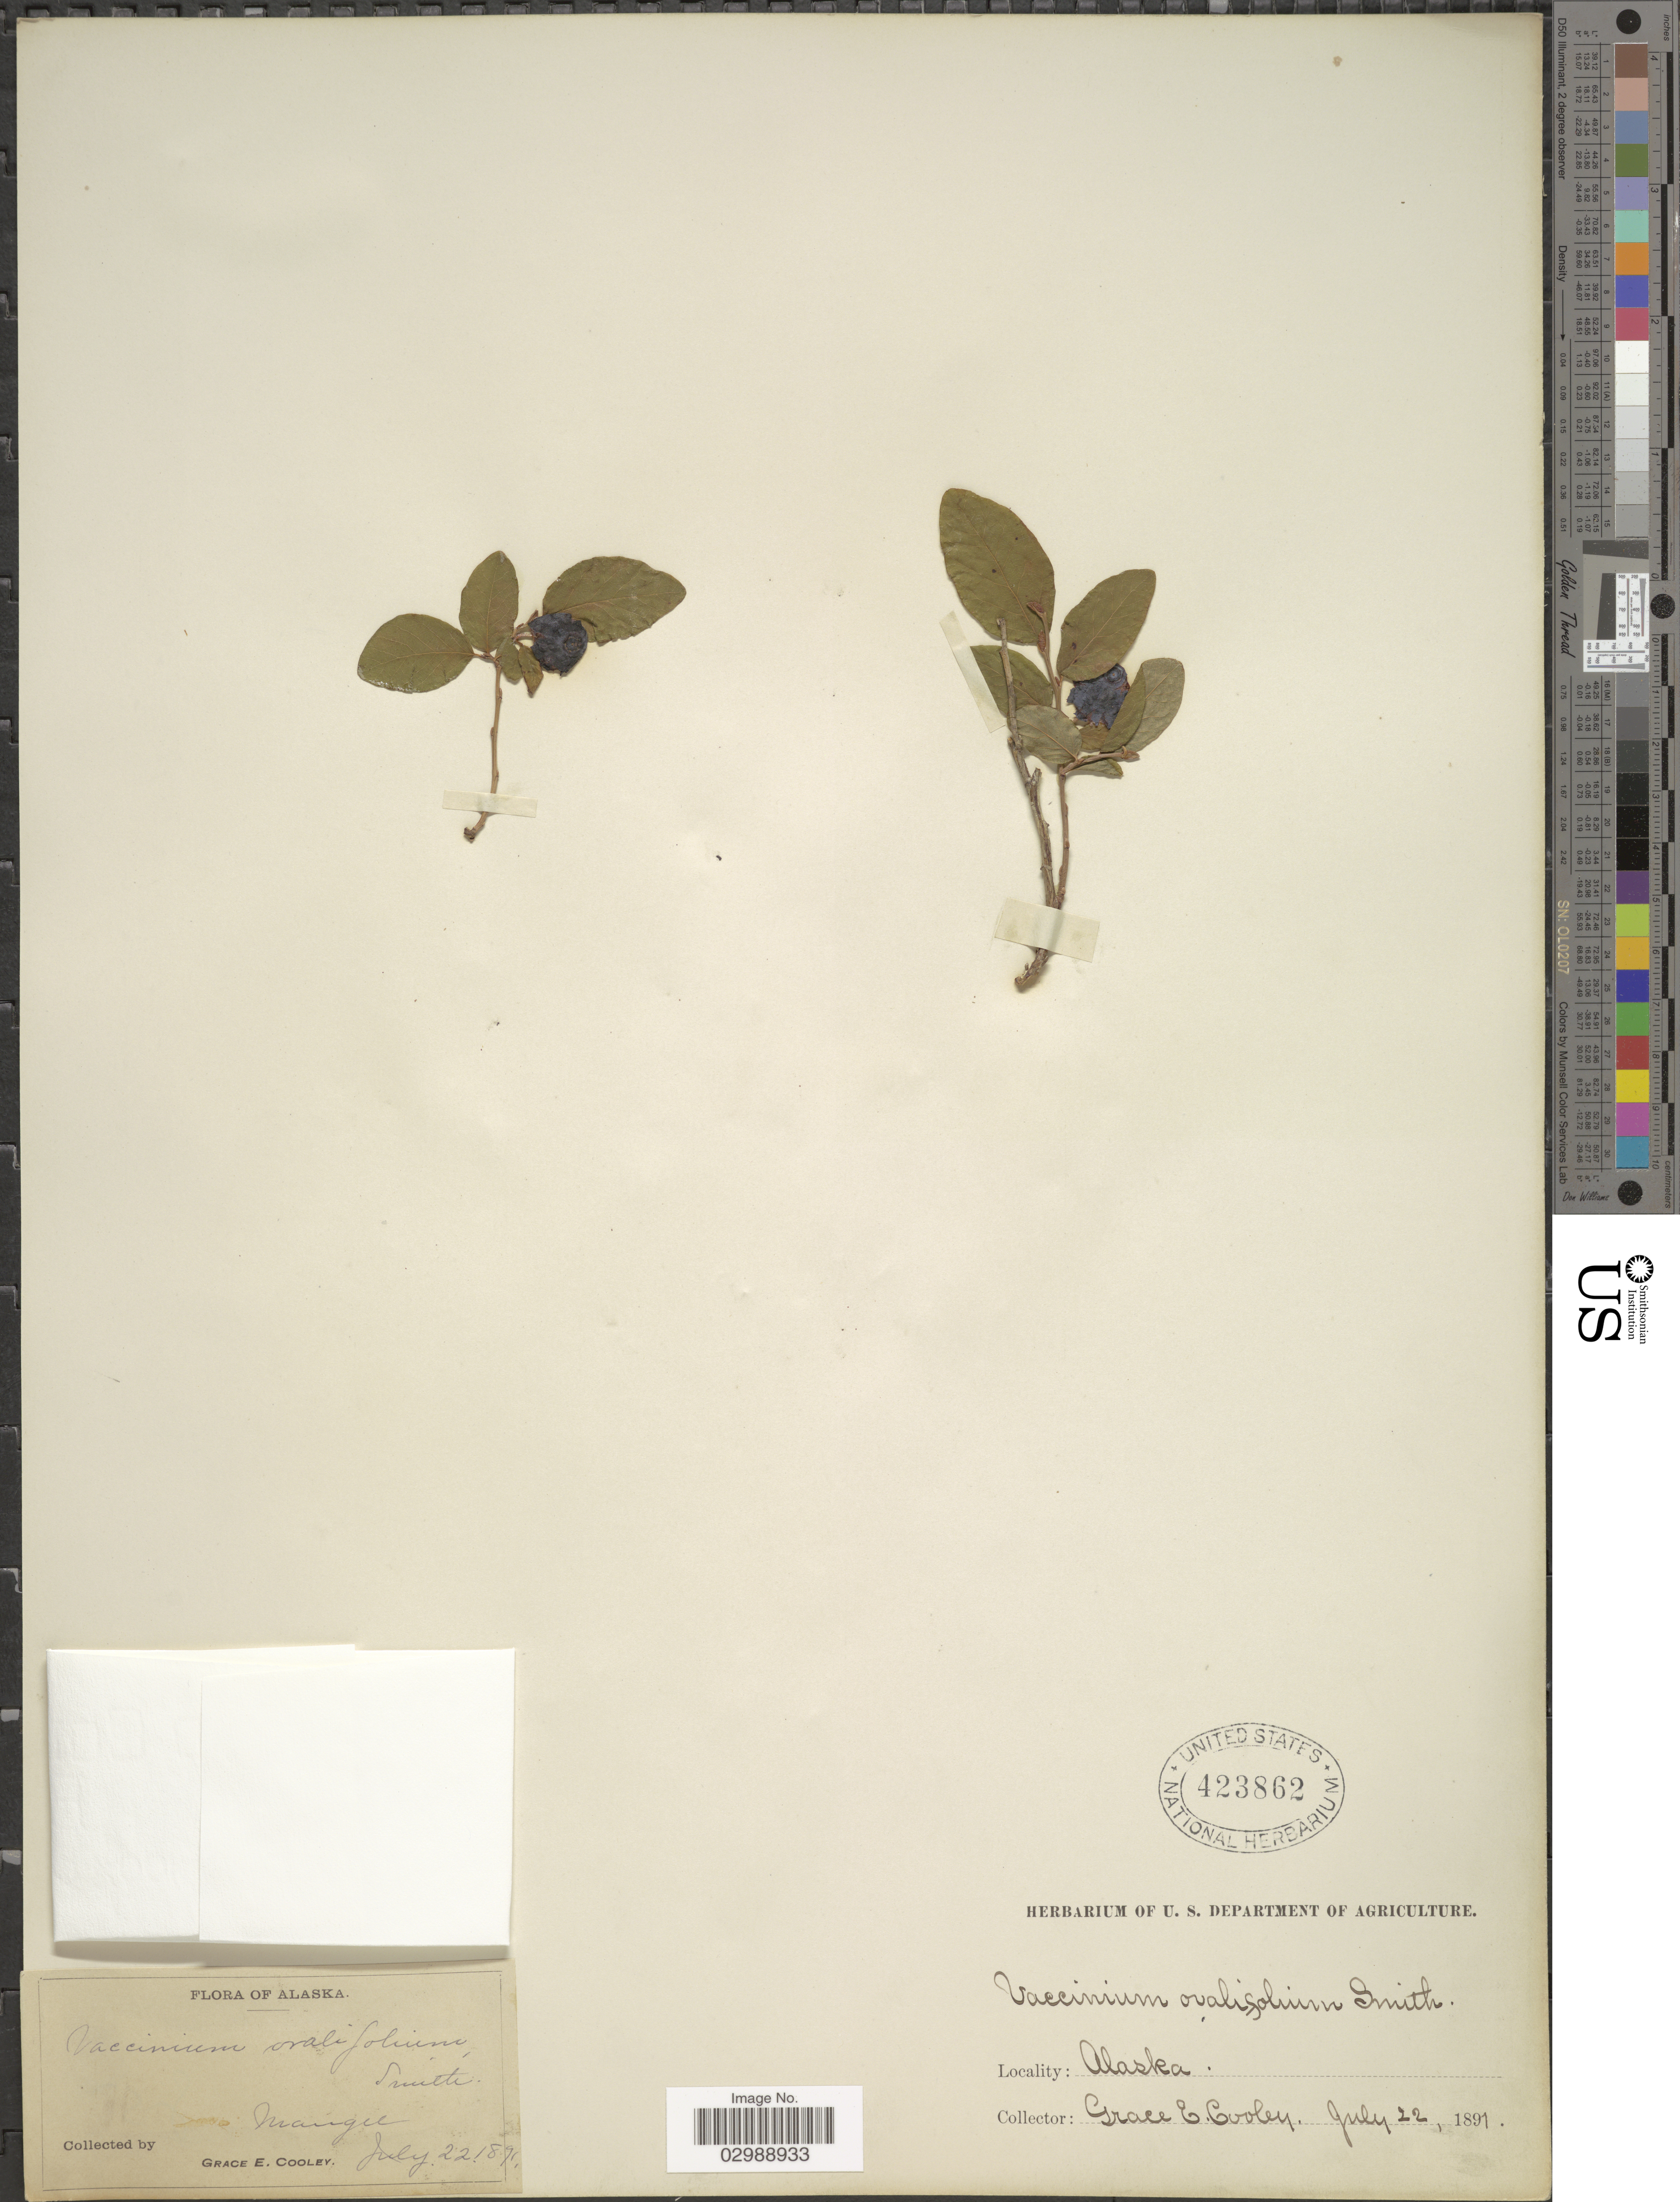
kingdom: Plantae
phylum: Tracheophyta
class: Magnoliopsida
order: Ericales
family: Ericaceae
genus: Vaccinium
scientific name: Vaccinium ovalifolium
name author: Sm.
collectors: G. E. Cooley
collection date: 1891-07-22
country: United States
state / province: Alaska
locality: Wrangell.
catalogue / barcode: US 423862